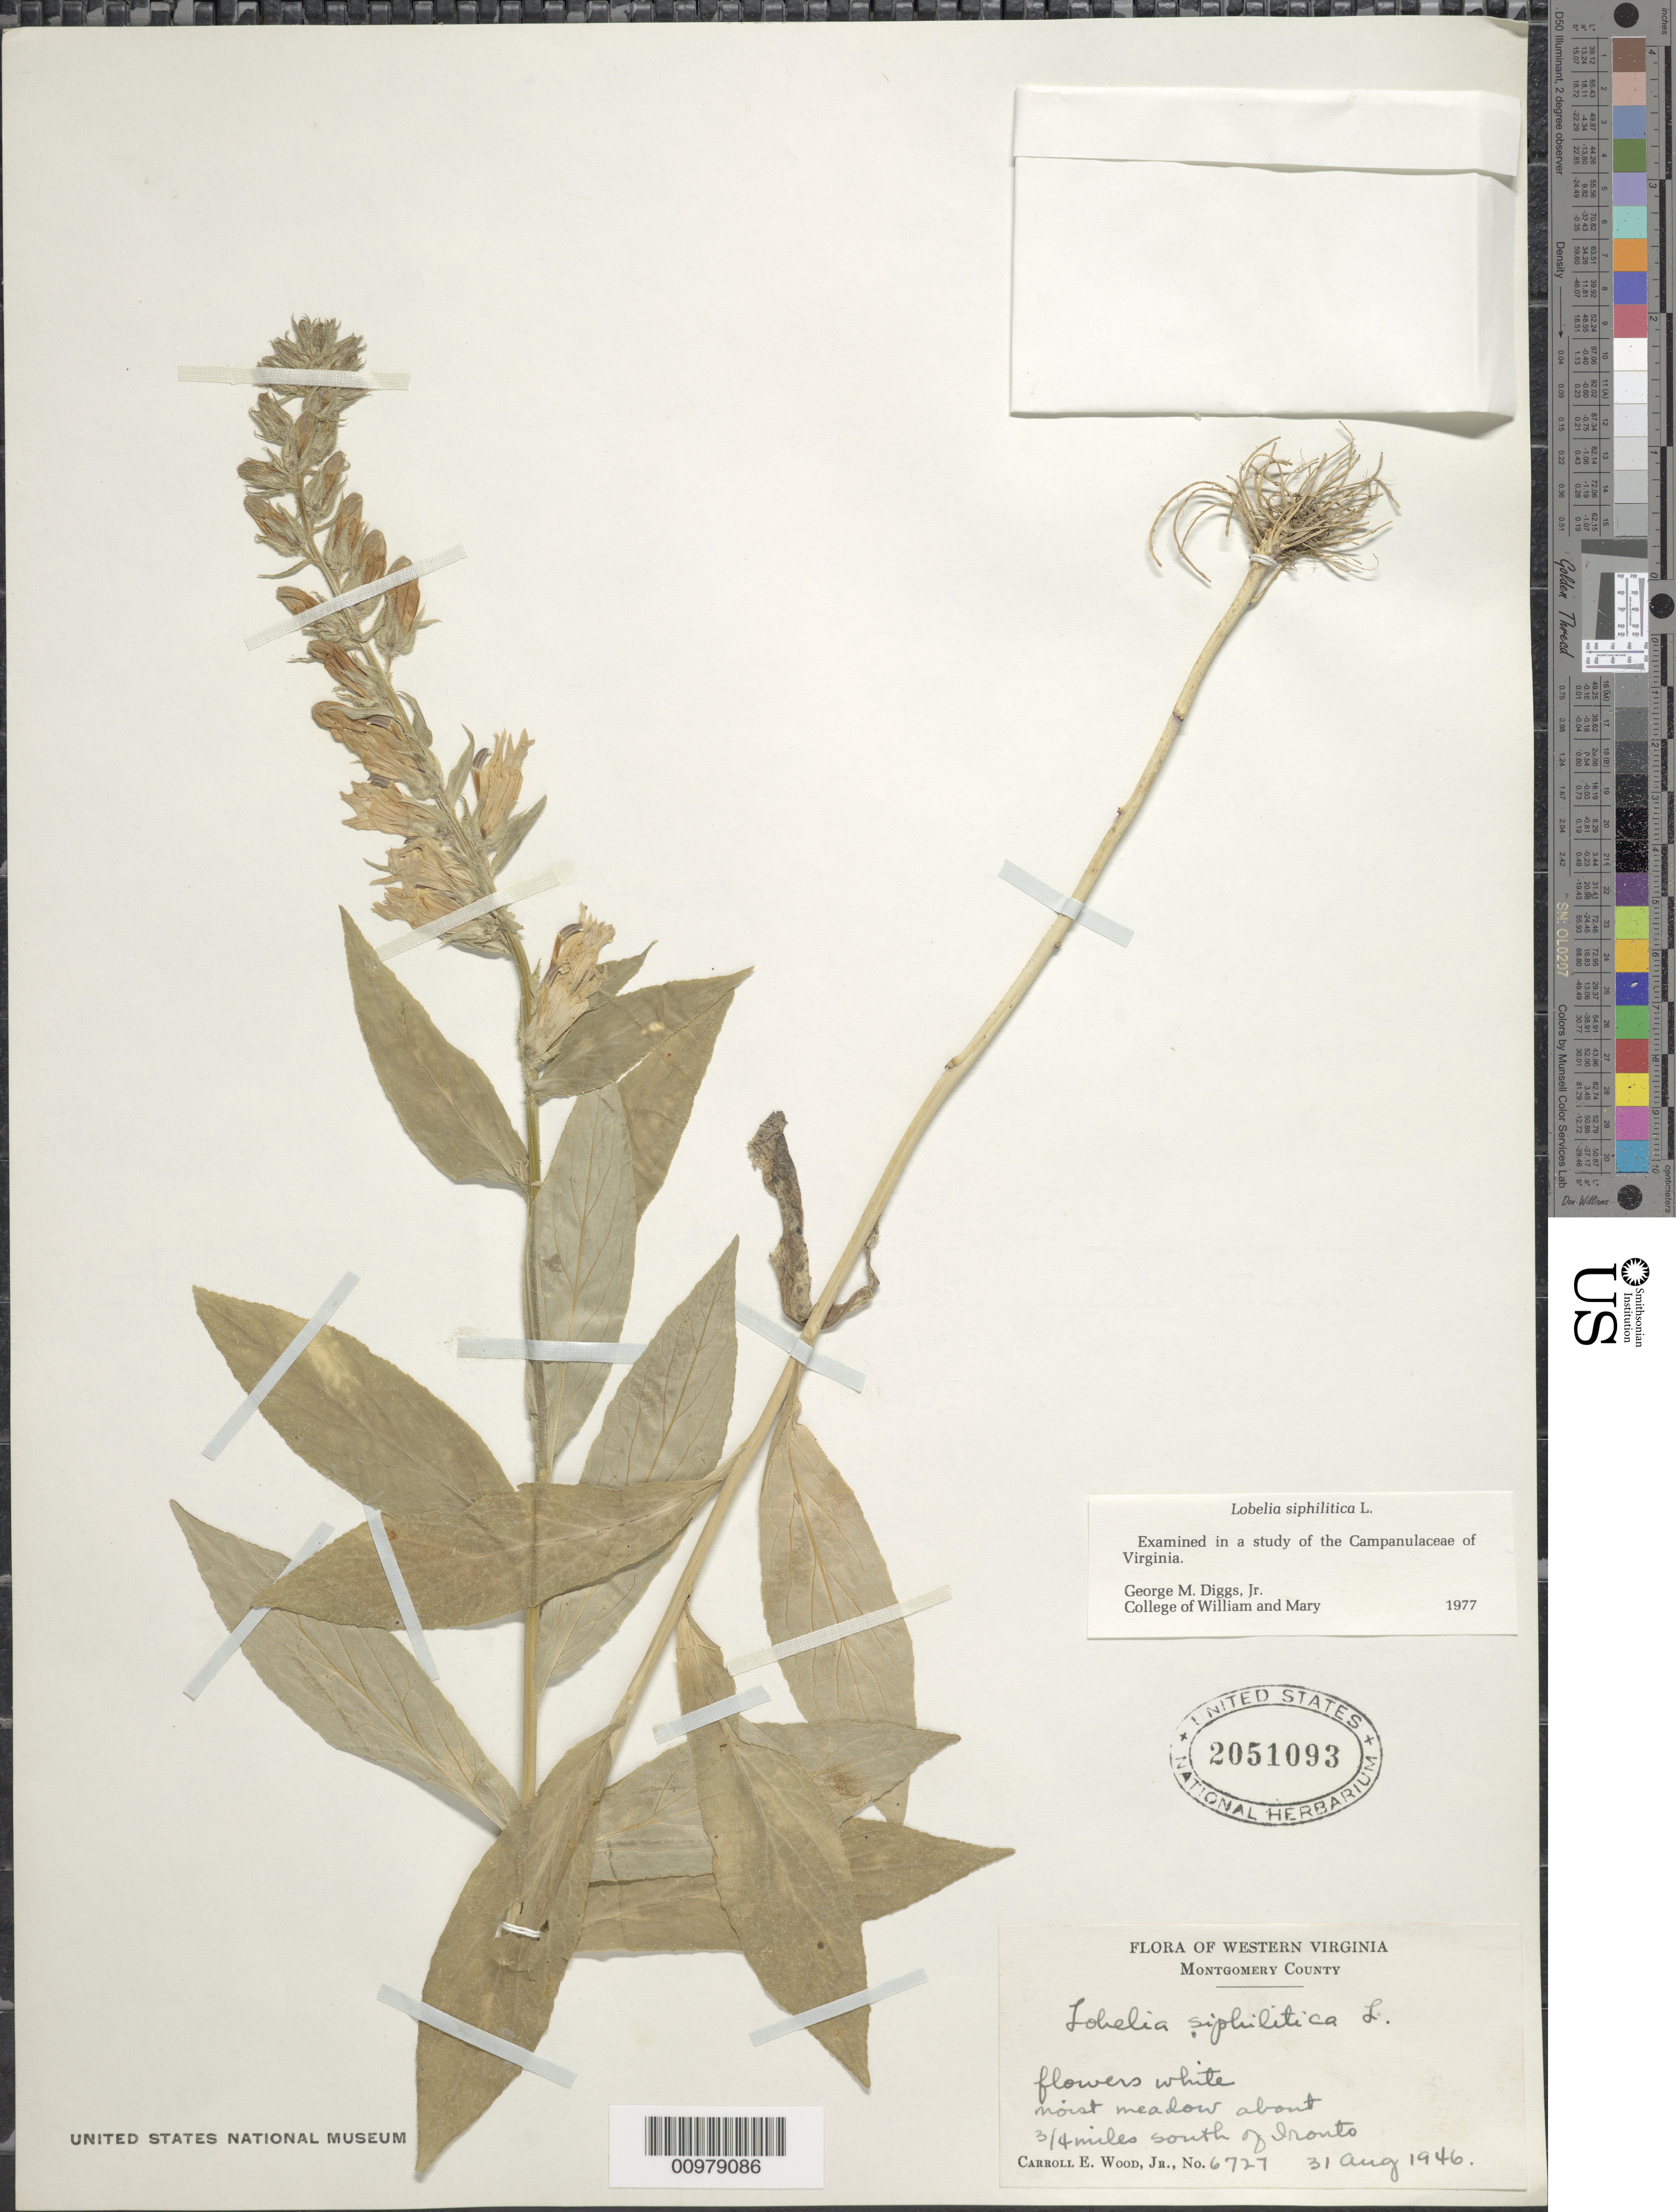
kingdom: Plantae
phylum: Tracheophyta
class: Magnoliopsida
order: Asterales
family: Campanulaceae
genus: Lobelia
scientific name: Lobelia siphilitica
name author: L.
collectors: C. E. Wood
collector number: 6727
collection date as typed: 31 Aug 1946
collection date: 1946-08-31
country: United States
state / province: Virginia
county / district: Roanoke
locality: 3/4 miles S of Ironto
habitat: moist meadow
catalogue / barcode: US 2051093